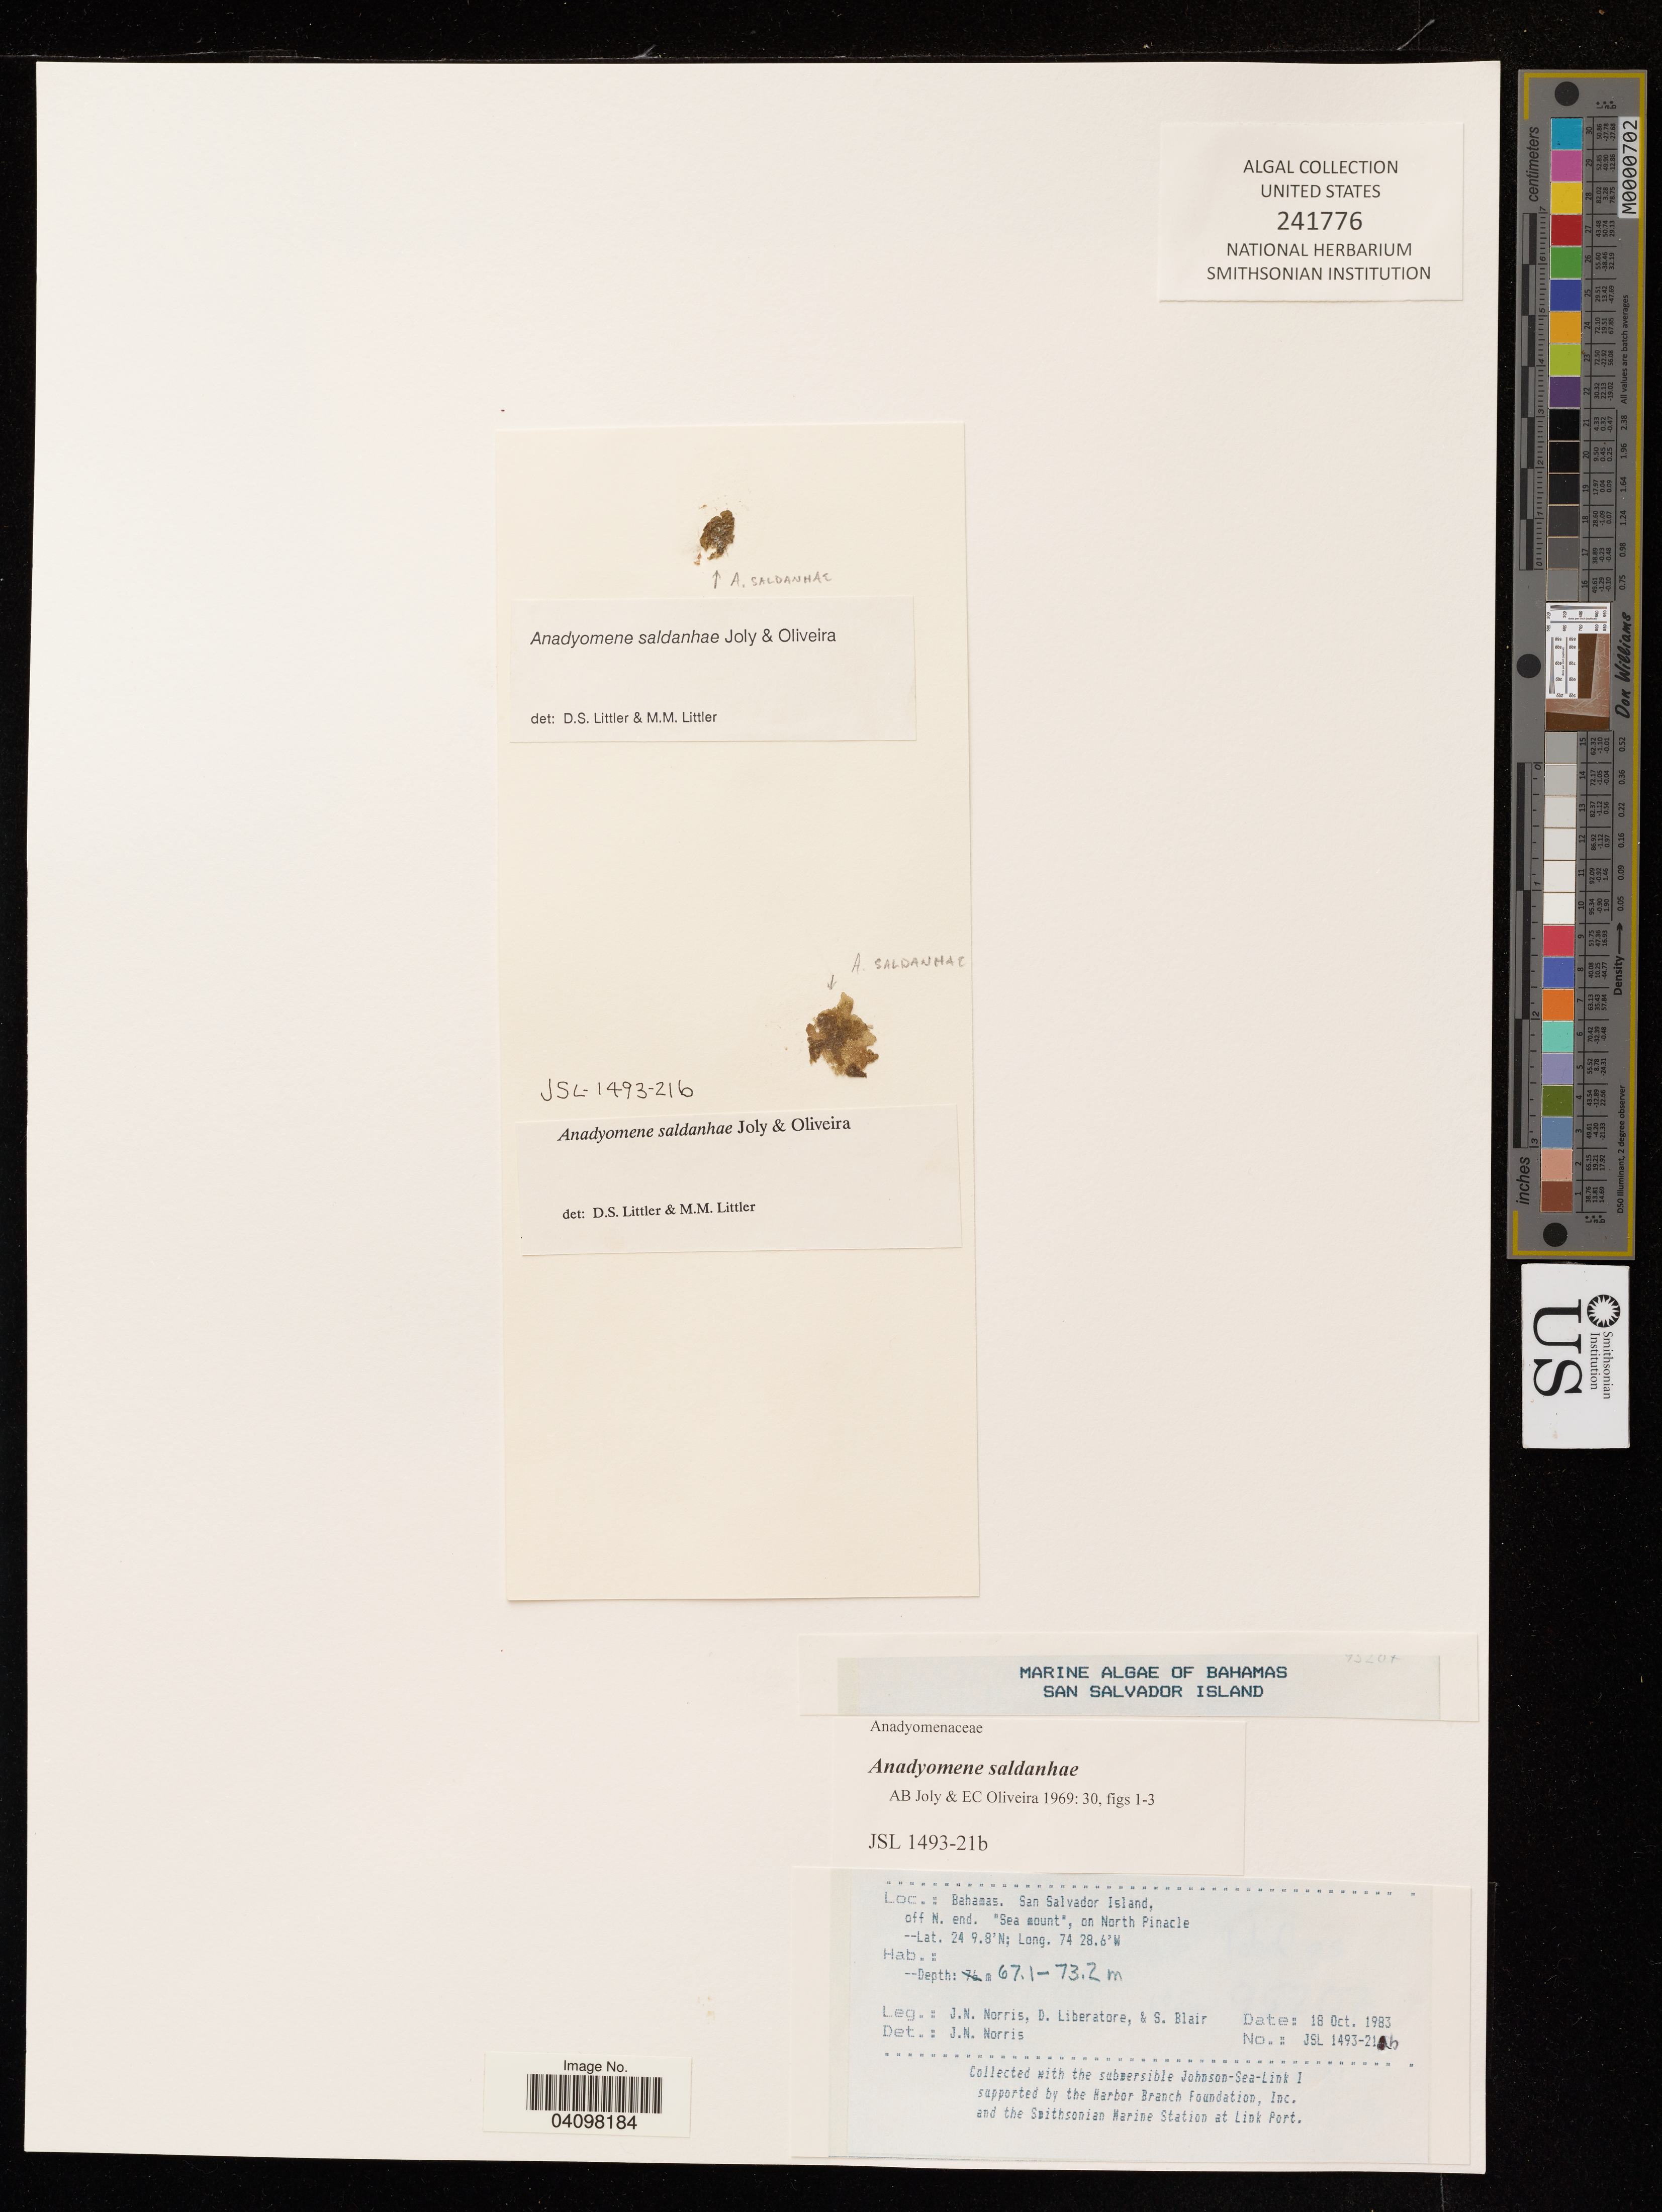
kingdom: Plantae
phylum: Chlorophyta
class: Ulvophyceae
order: Cladophorales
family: Anadyomenaceae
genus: Anadyomene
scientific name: Anadyomene saldanhae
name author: A.B. Joly & E.C. Oliveira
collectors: J. N. Norris, D. Liberatore & S. Blair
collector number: JSL 1493-21!b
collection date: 1983-10-18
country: Bahamas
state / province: San Salvador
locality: Off N. end. "Sea mount", on North Pinacle.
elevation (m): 67.1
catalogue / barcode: US 241776